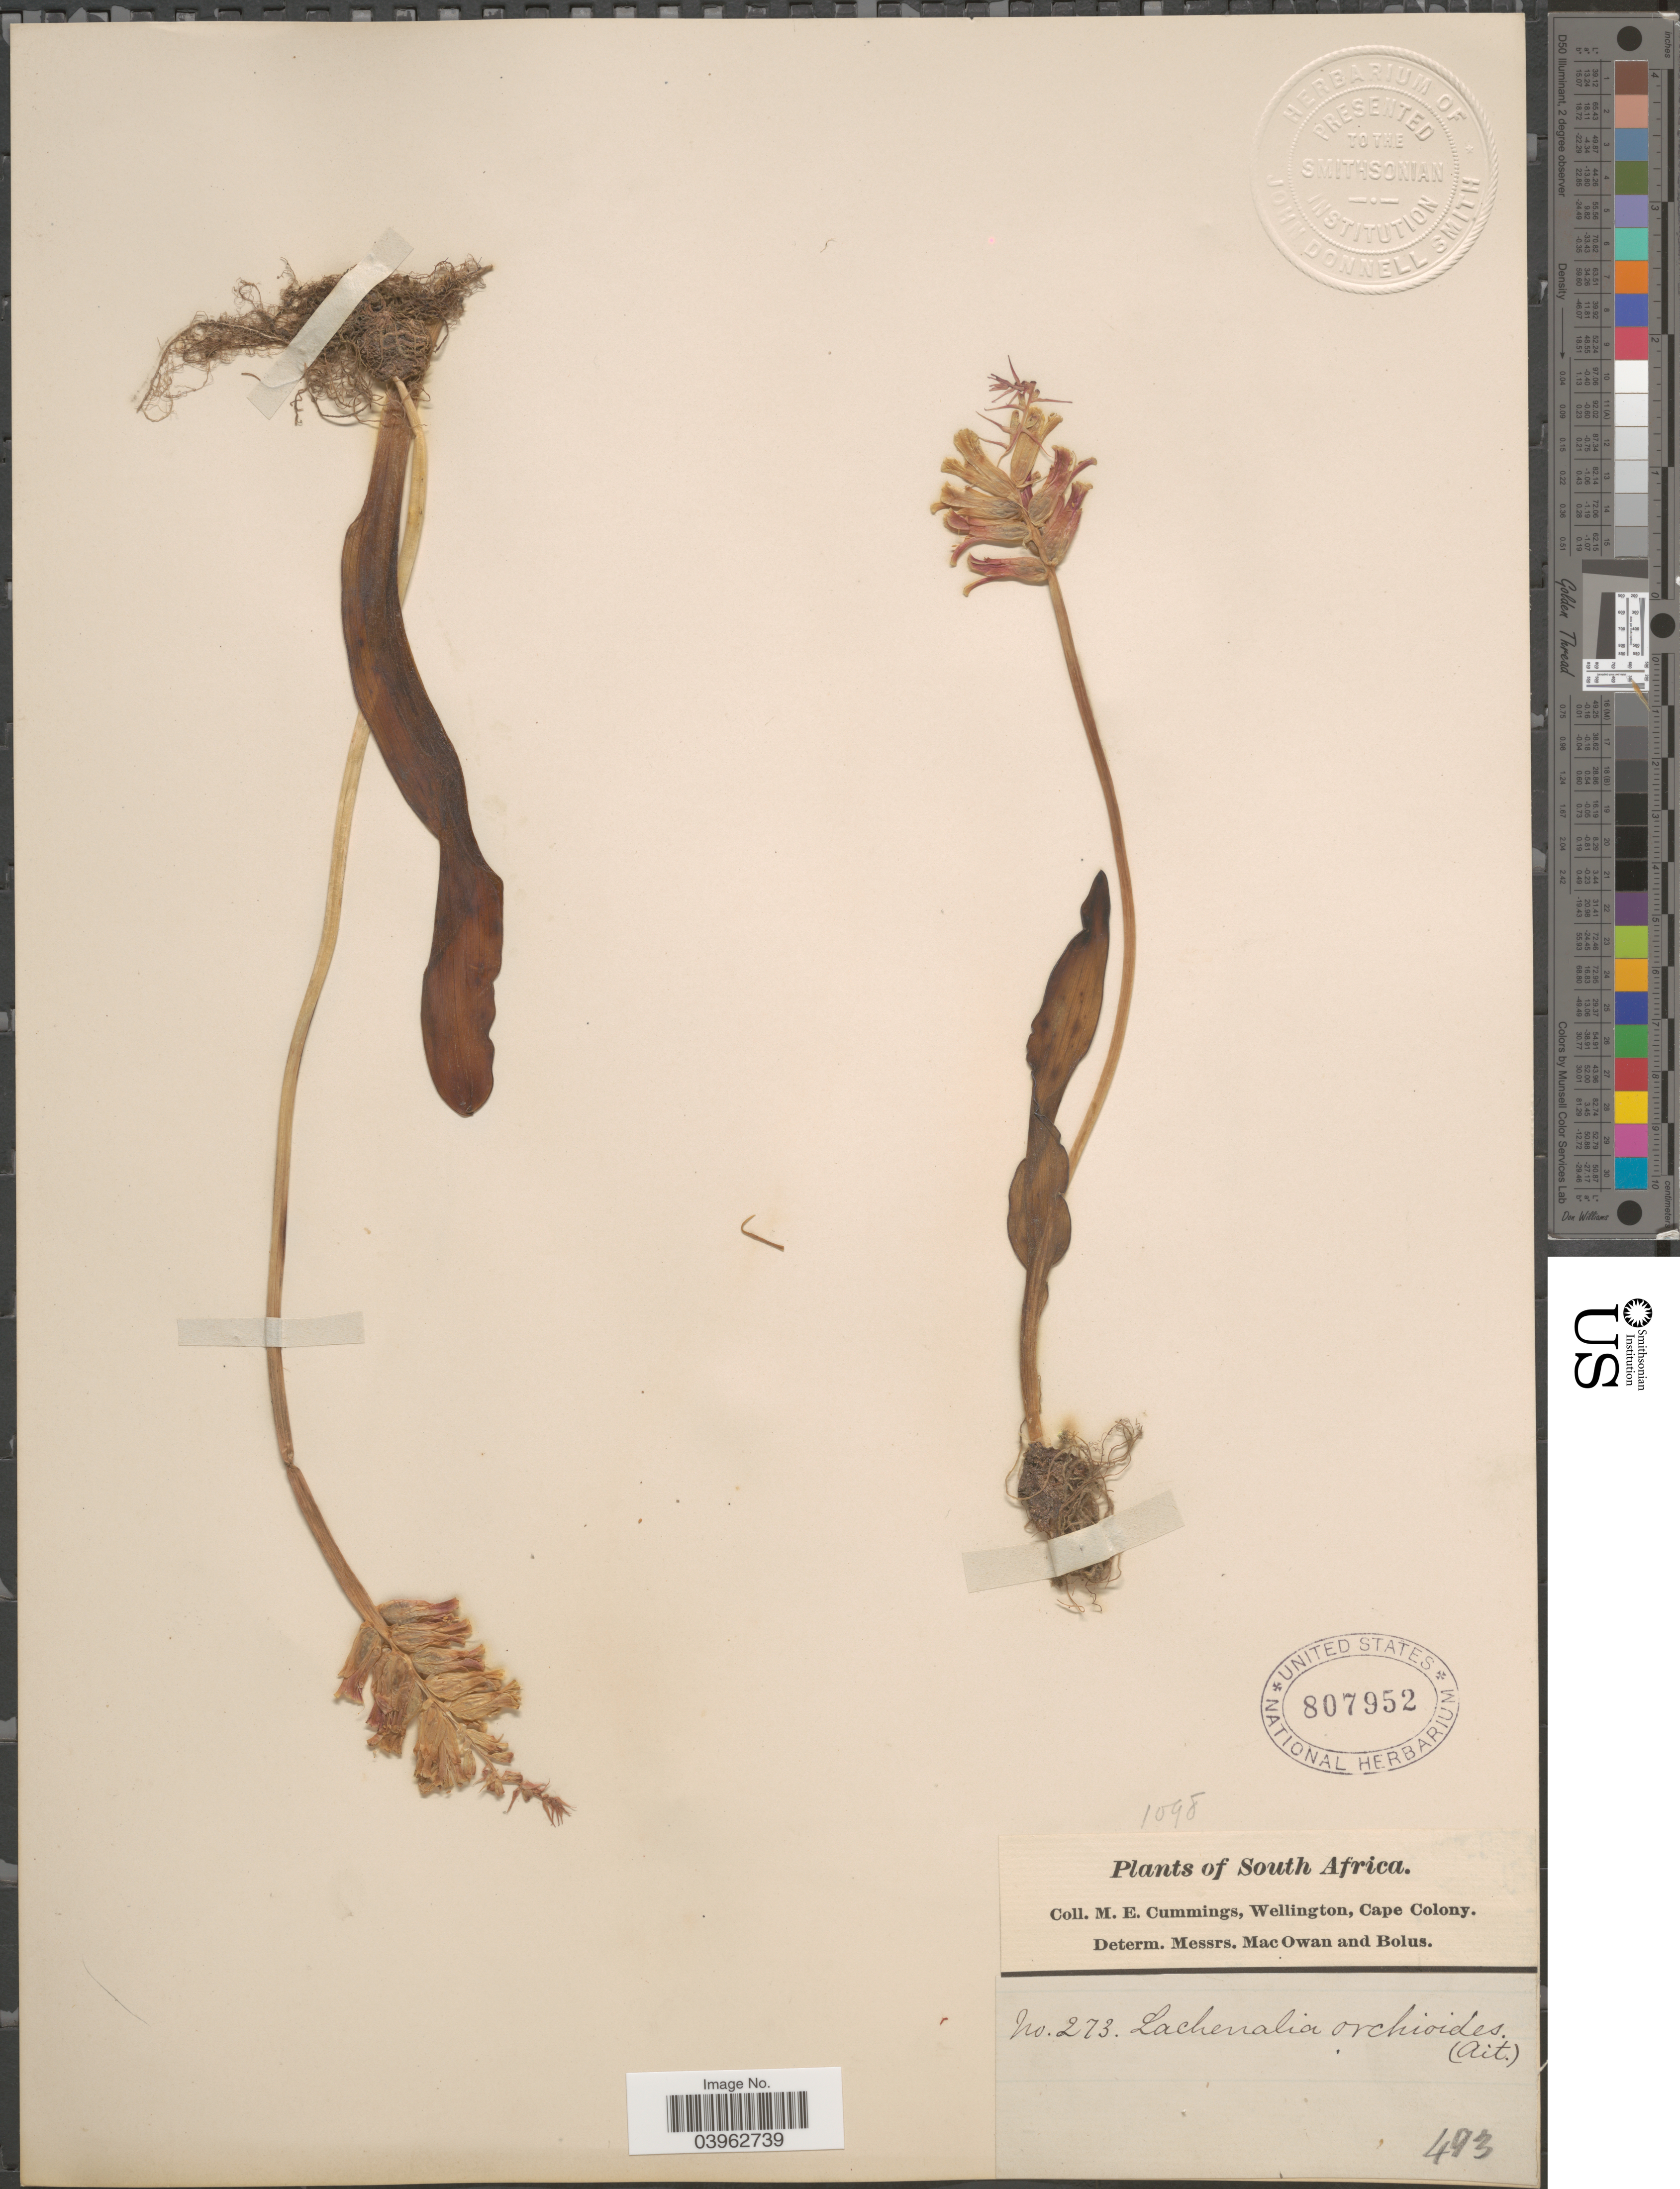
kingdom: Plantae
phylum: Tracheophyta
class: Liliopsida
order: Asparagales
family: Asparagaceae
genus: Lachenalia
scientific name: Lachenalia orchioides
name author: (L.) Aiton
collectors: M. E. Cummings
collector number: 273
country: South Africa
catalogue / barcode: US 807952